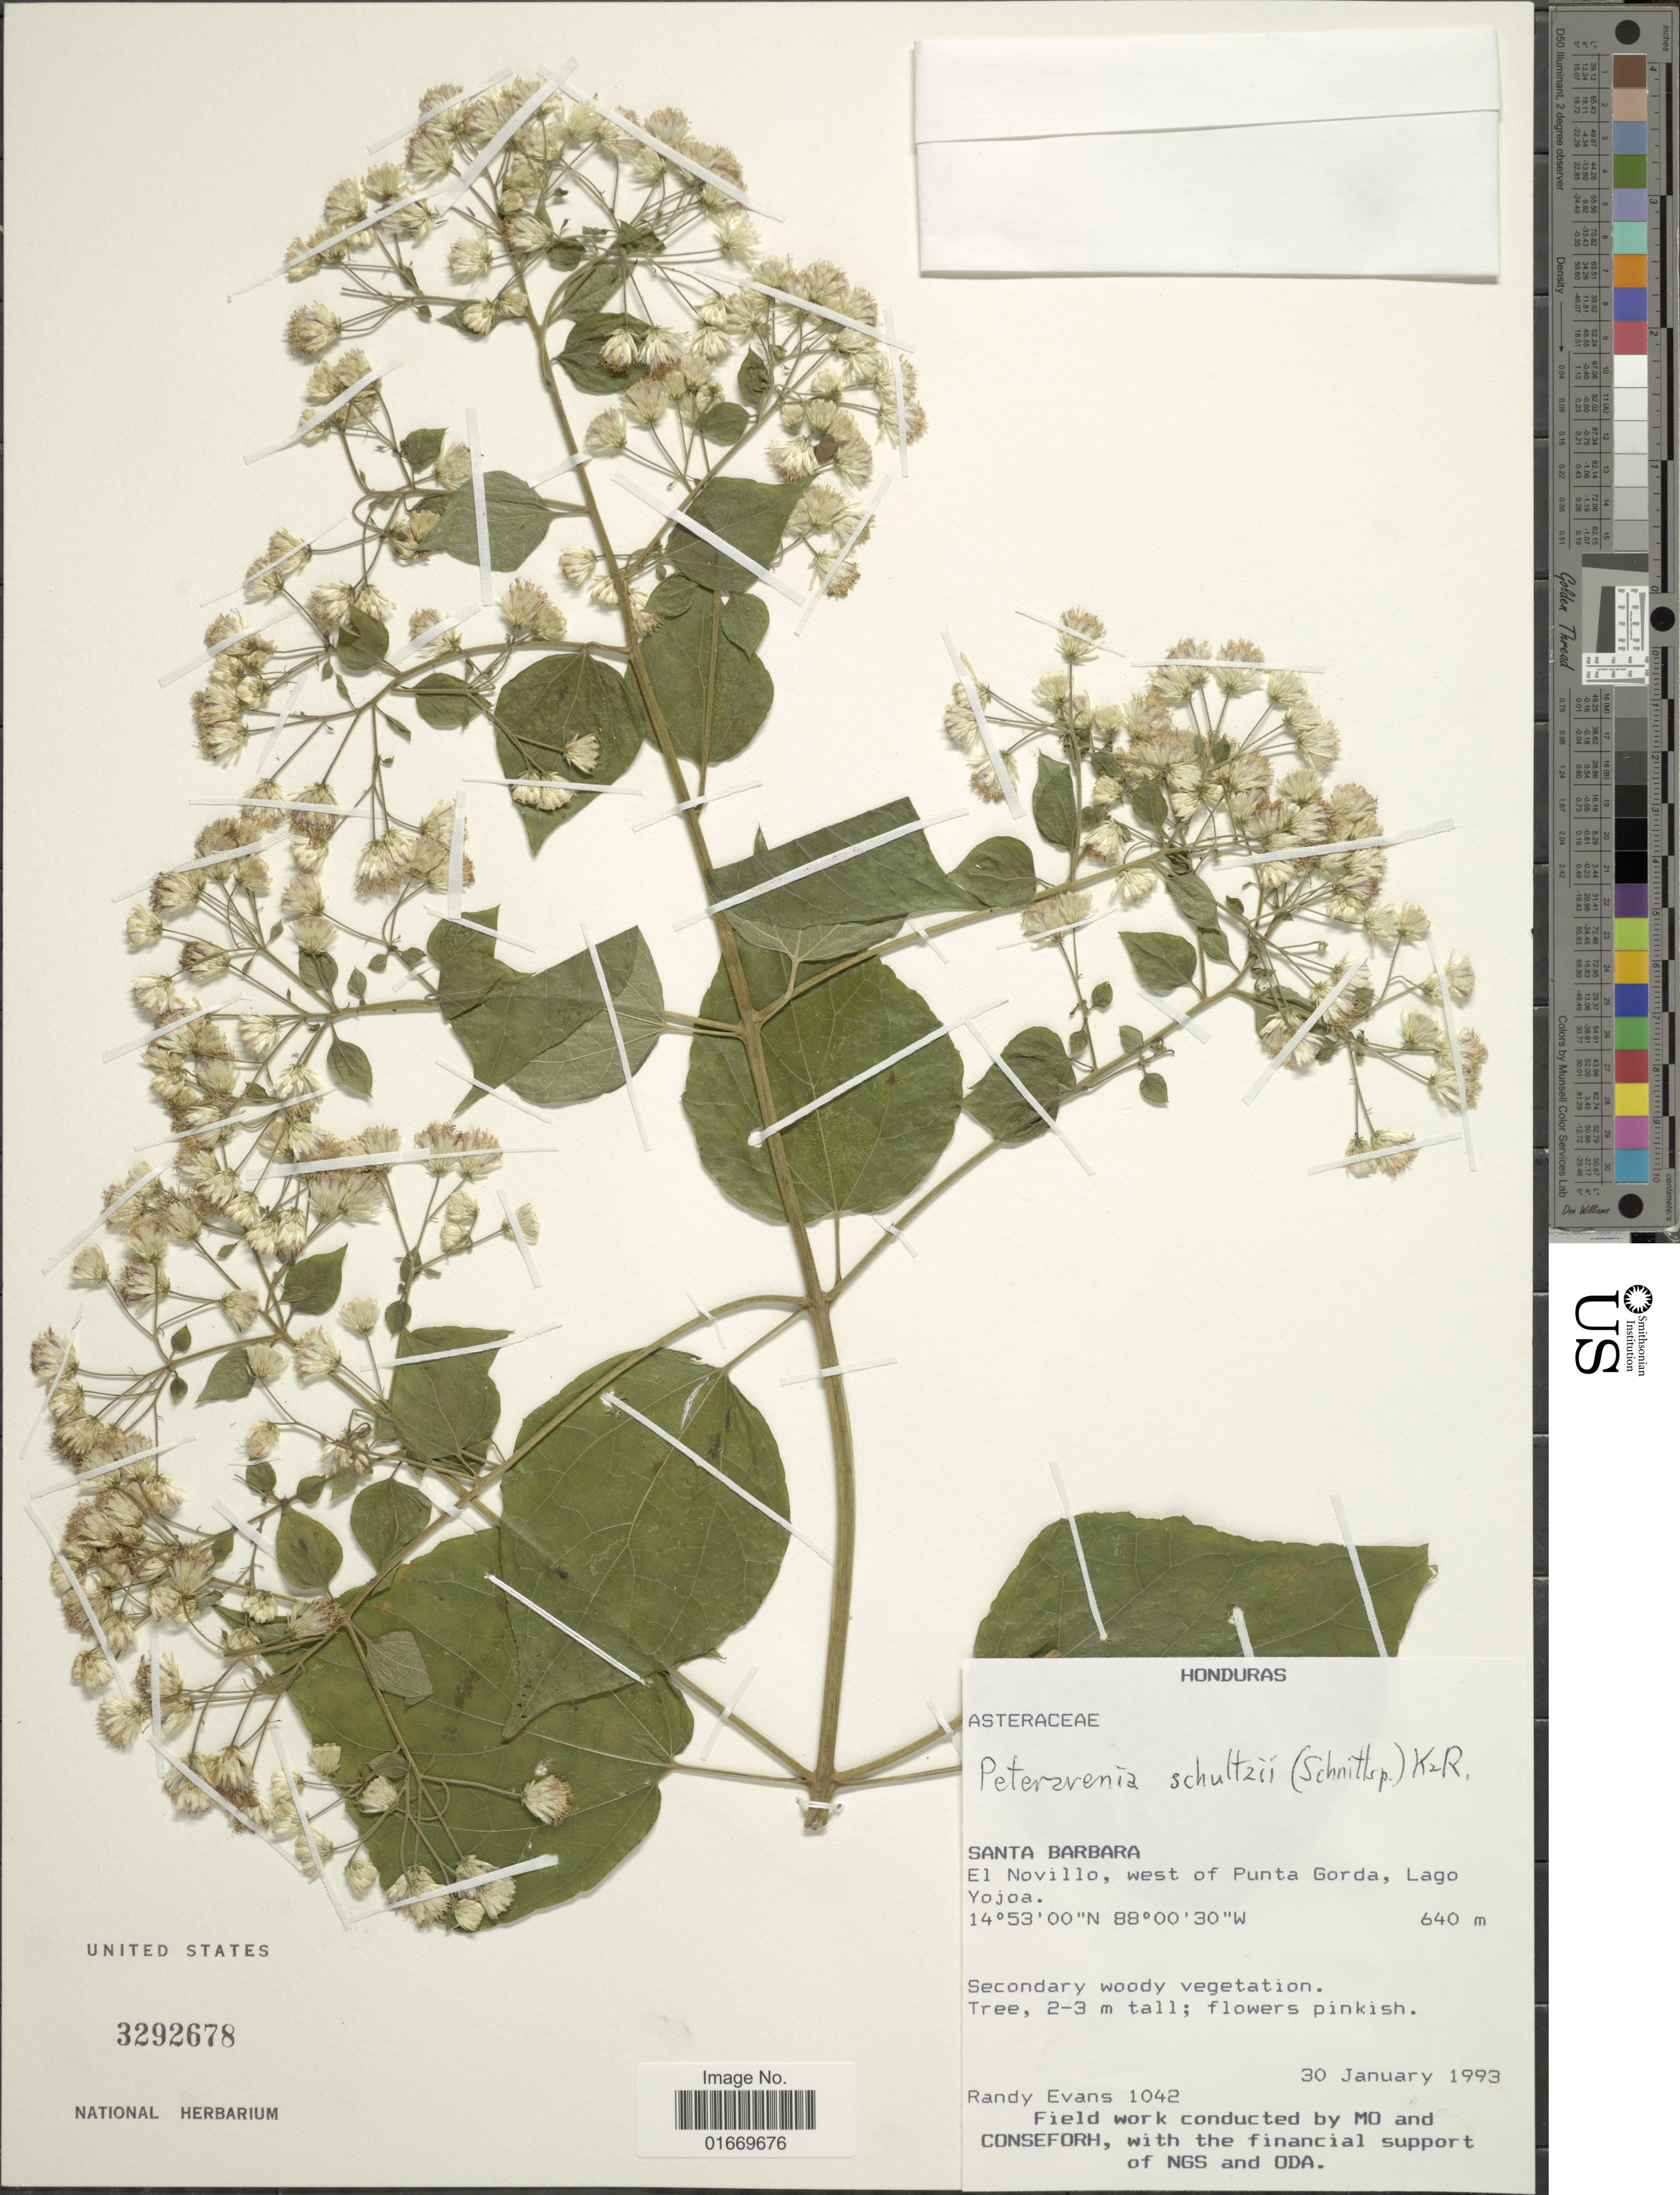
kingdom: Plantae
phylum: Tracheophyta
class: Magnoliopsida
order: Asterales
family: Asteraceae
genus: Peteravenia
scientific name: Peteravenia schultzii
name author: (Schnittsp.) R.M. King & H. Rob.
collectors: R. Evans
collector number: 10425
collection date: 1993-01-30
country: Honduras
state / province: Santa Bárbara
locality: Honduras. Santa Barbara. El Novillo, west of Punta Gorda, Lago Yojoa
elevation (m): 640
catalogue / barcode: US 3292678